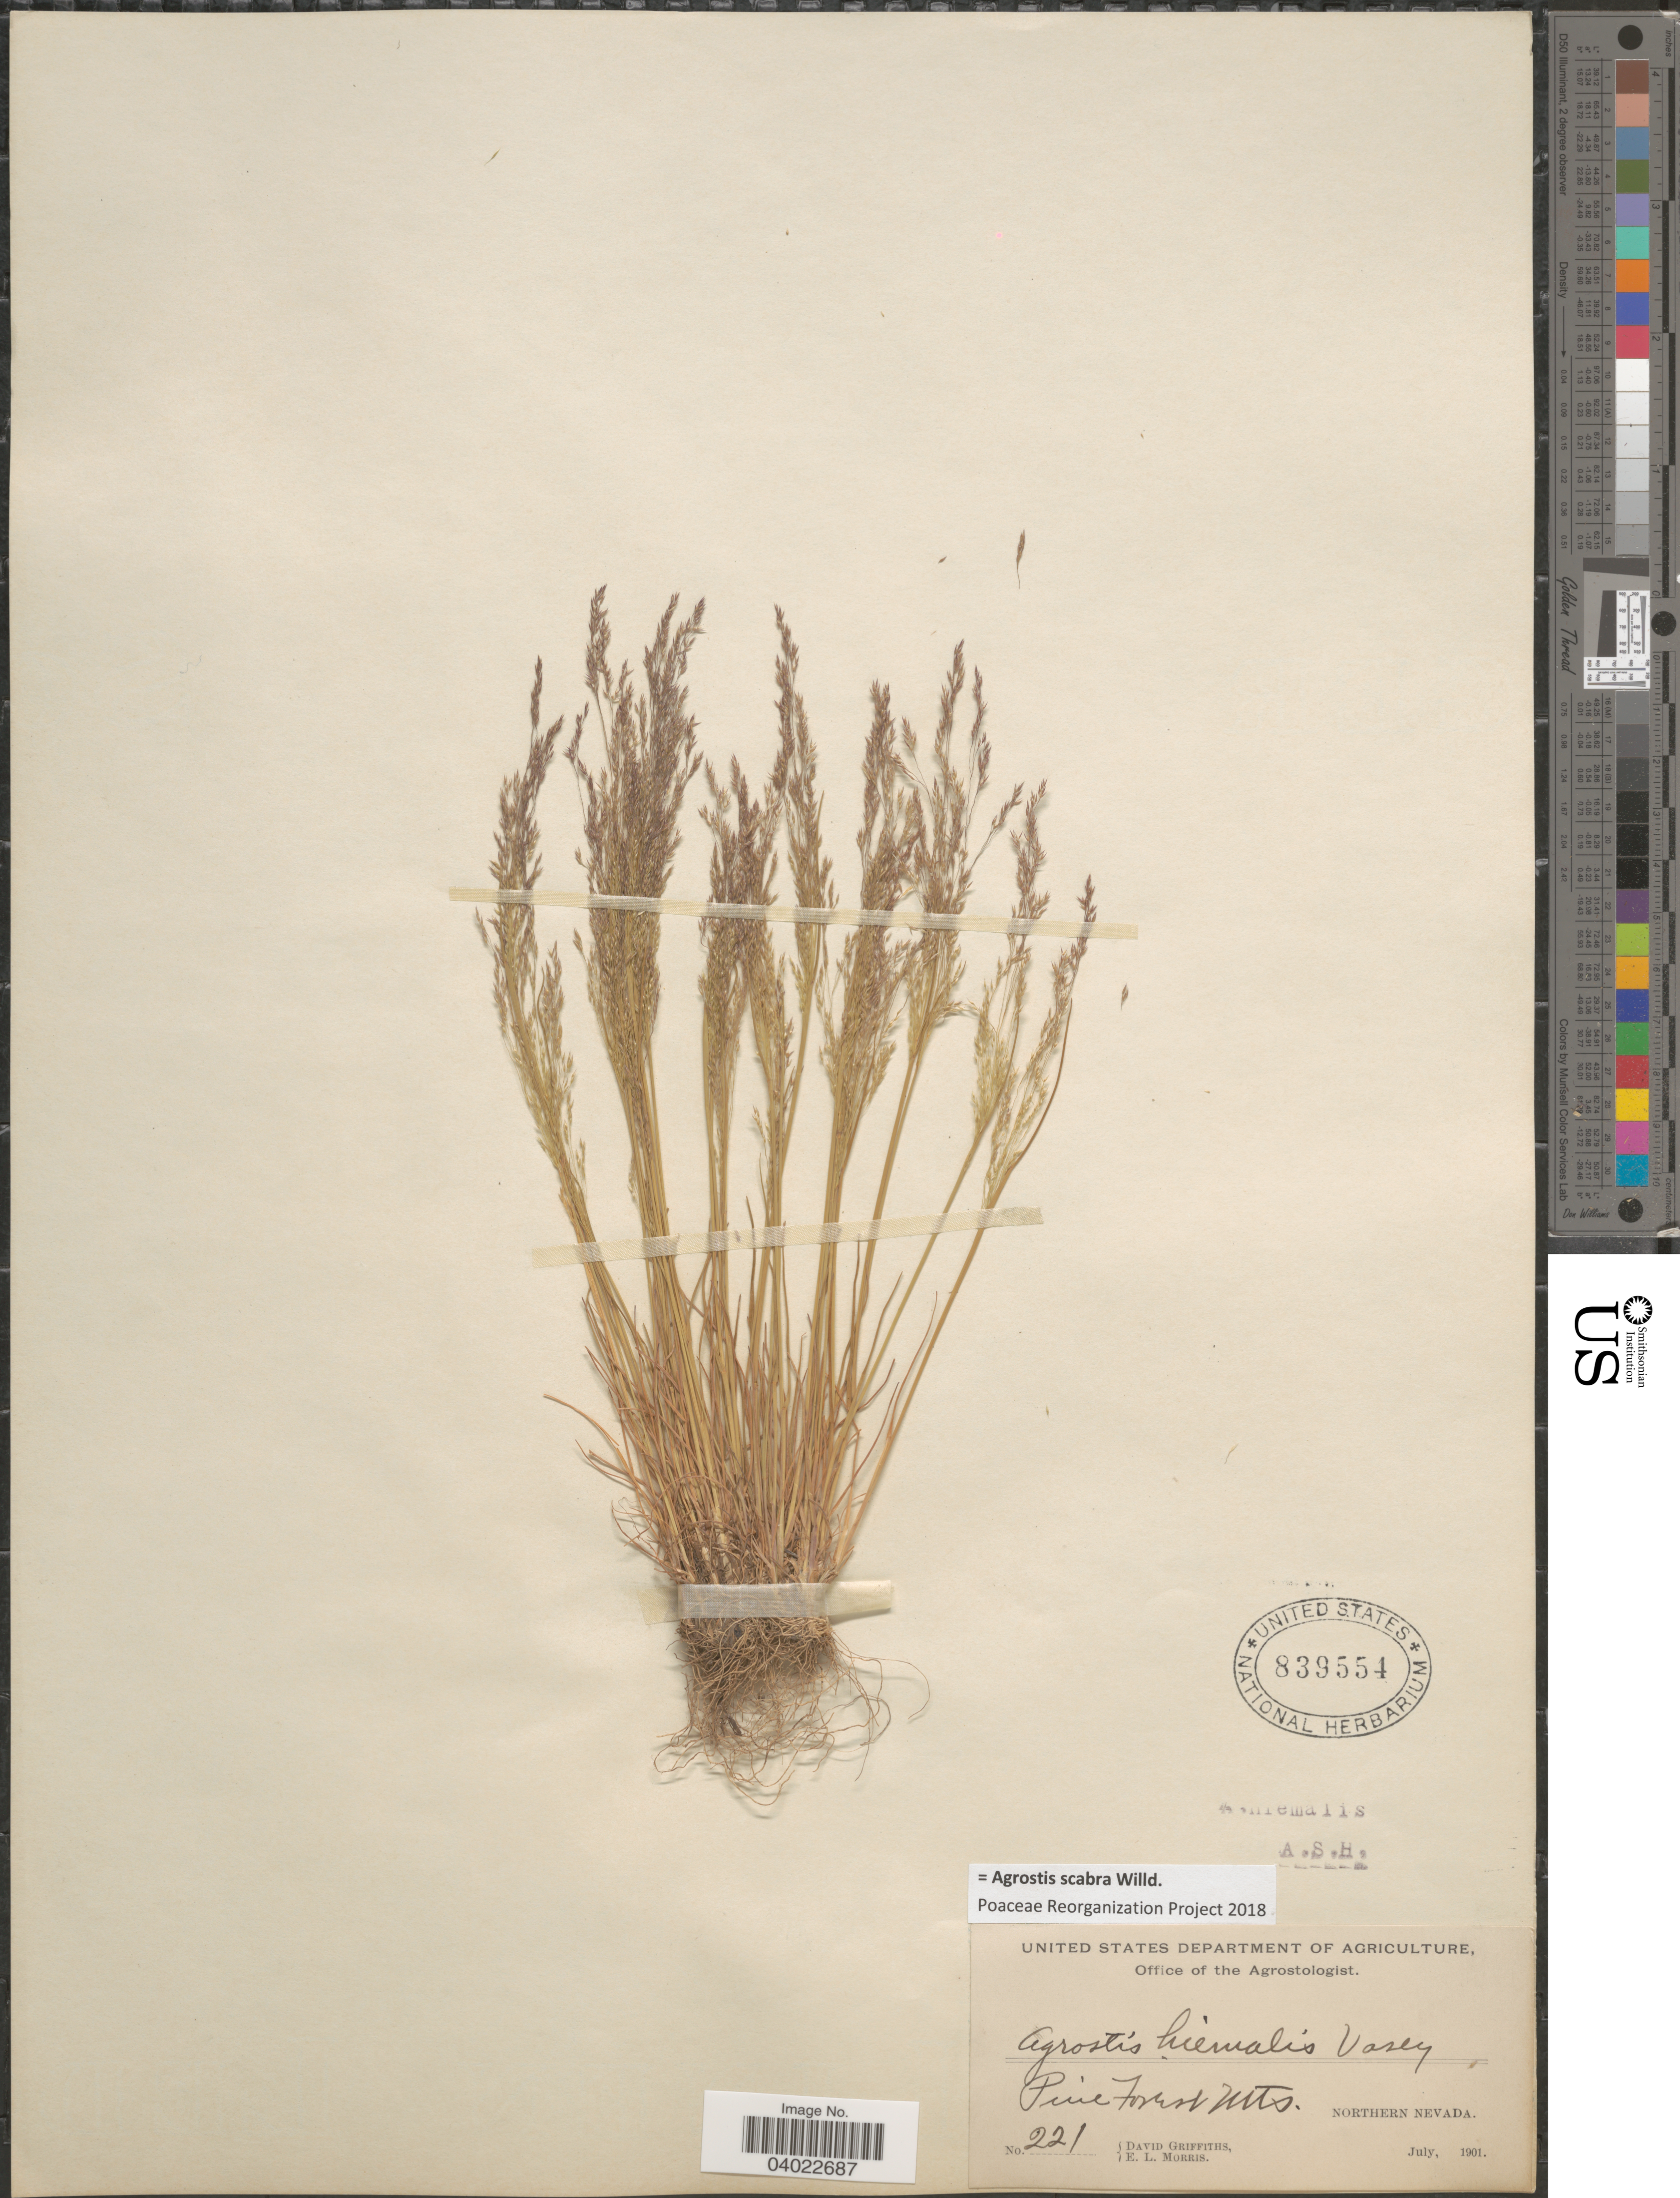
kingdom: Plantae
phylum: Tracheophyta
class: Liliopsida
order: Poales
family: Poaceae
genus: Agrostis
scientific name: Agrostis scabra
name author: Willd.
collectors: D. Griffiths & E. Morris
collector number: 221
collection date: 1901-07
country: United States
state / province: Nevada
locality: Pine Forest Mts. Northern Nevada.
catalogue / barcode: US 839554